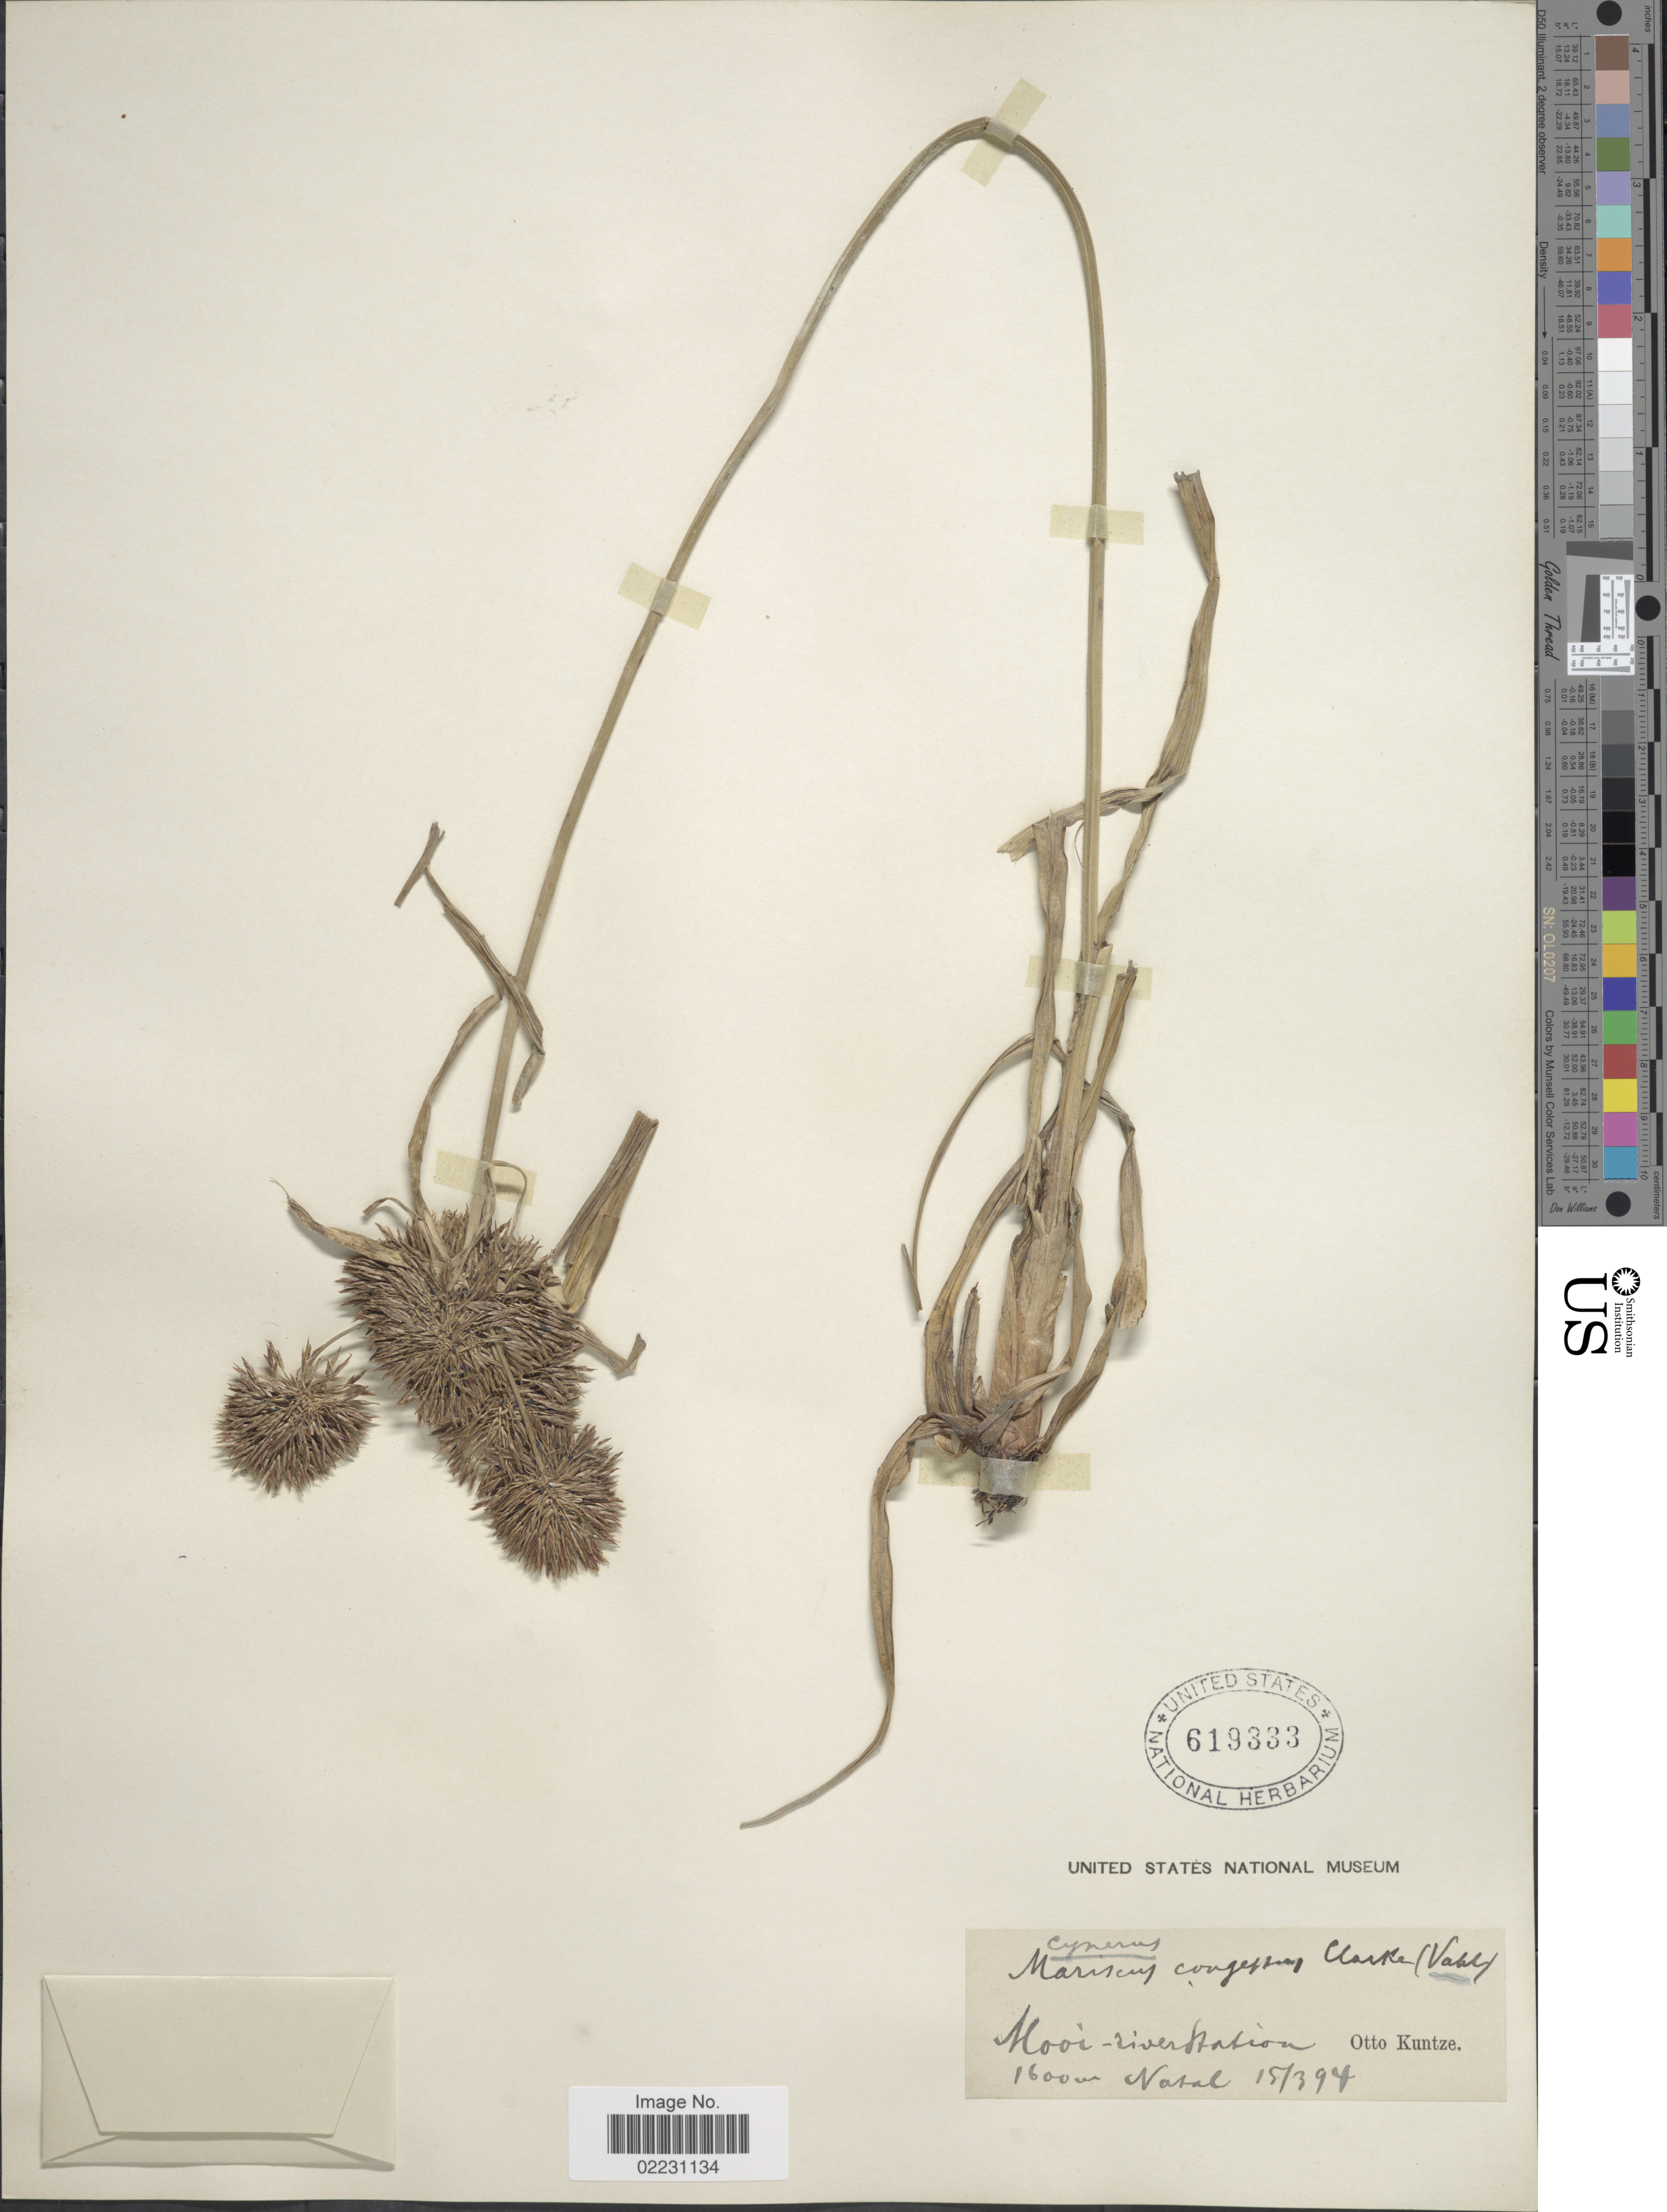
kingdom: Plantae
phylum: Tracheophyta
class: Liliopsida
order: Poales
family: Cyperaceae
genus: Cyperus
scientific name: Cyperus congestus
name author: Vahl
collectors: C.E.O. Kuntze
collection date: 1894-03-15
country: South Africa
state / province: KwaZulu-Natal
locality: Mooi Riverstation.Natal.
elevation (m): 1600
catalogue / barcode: US 619333